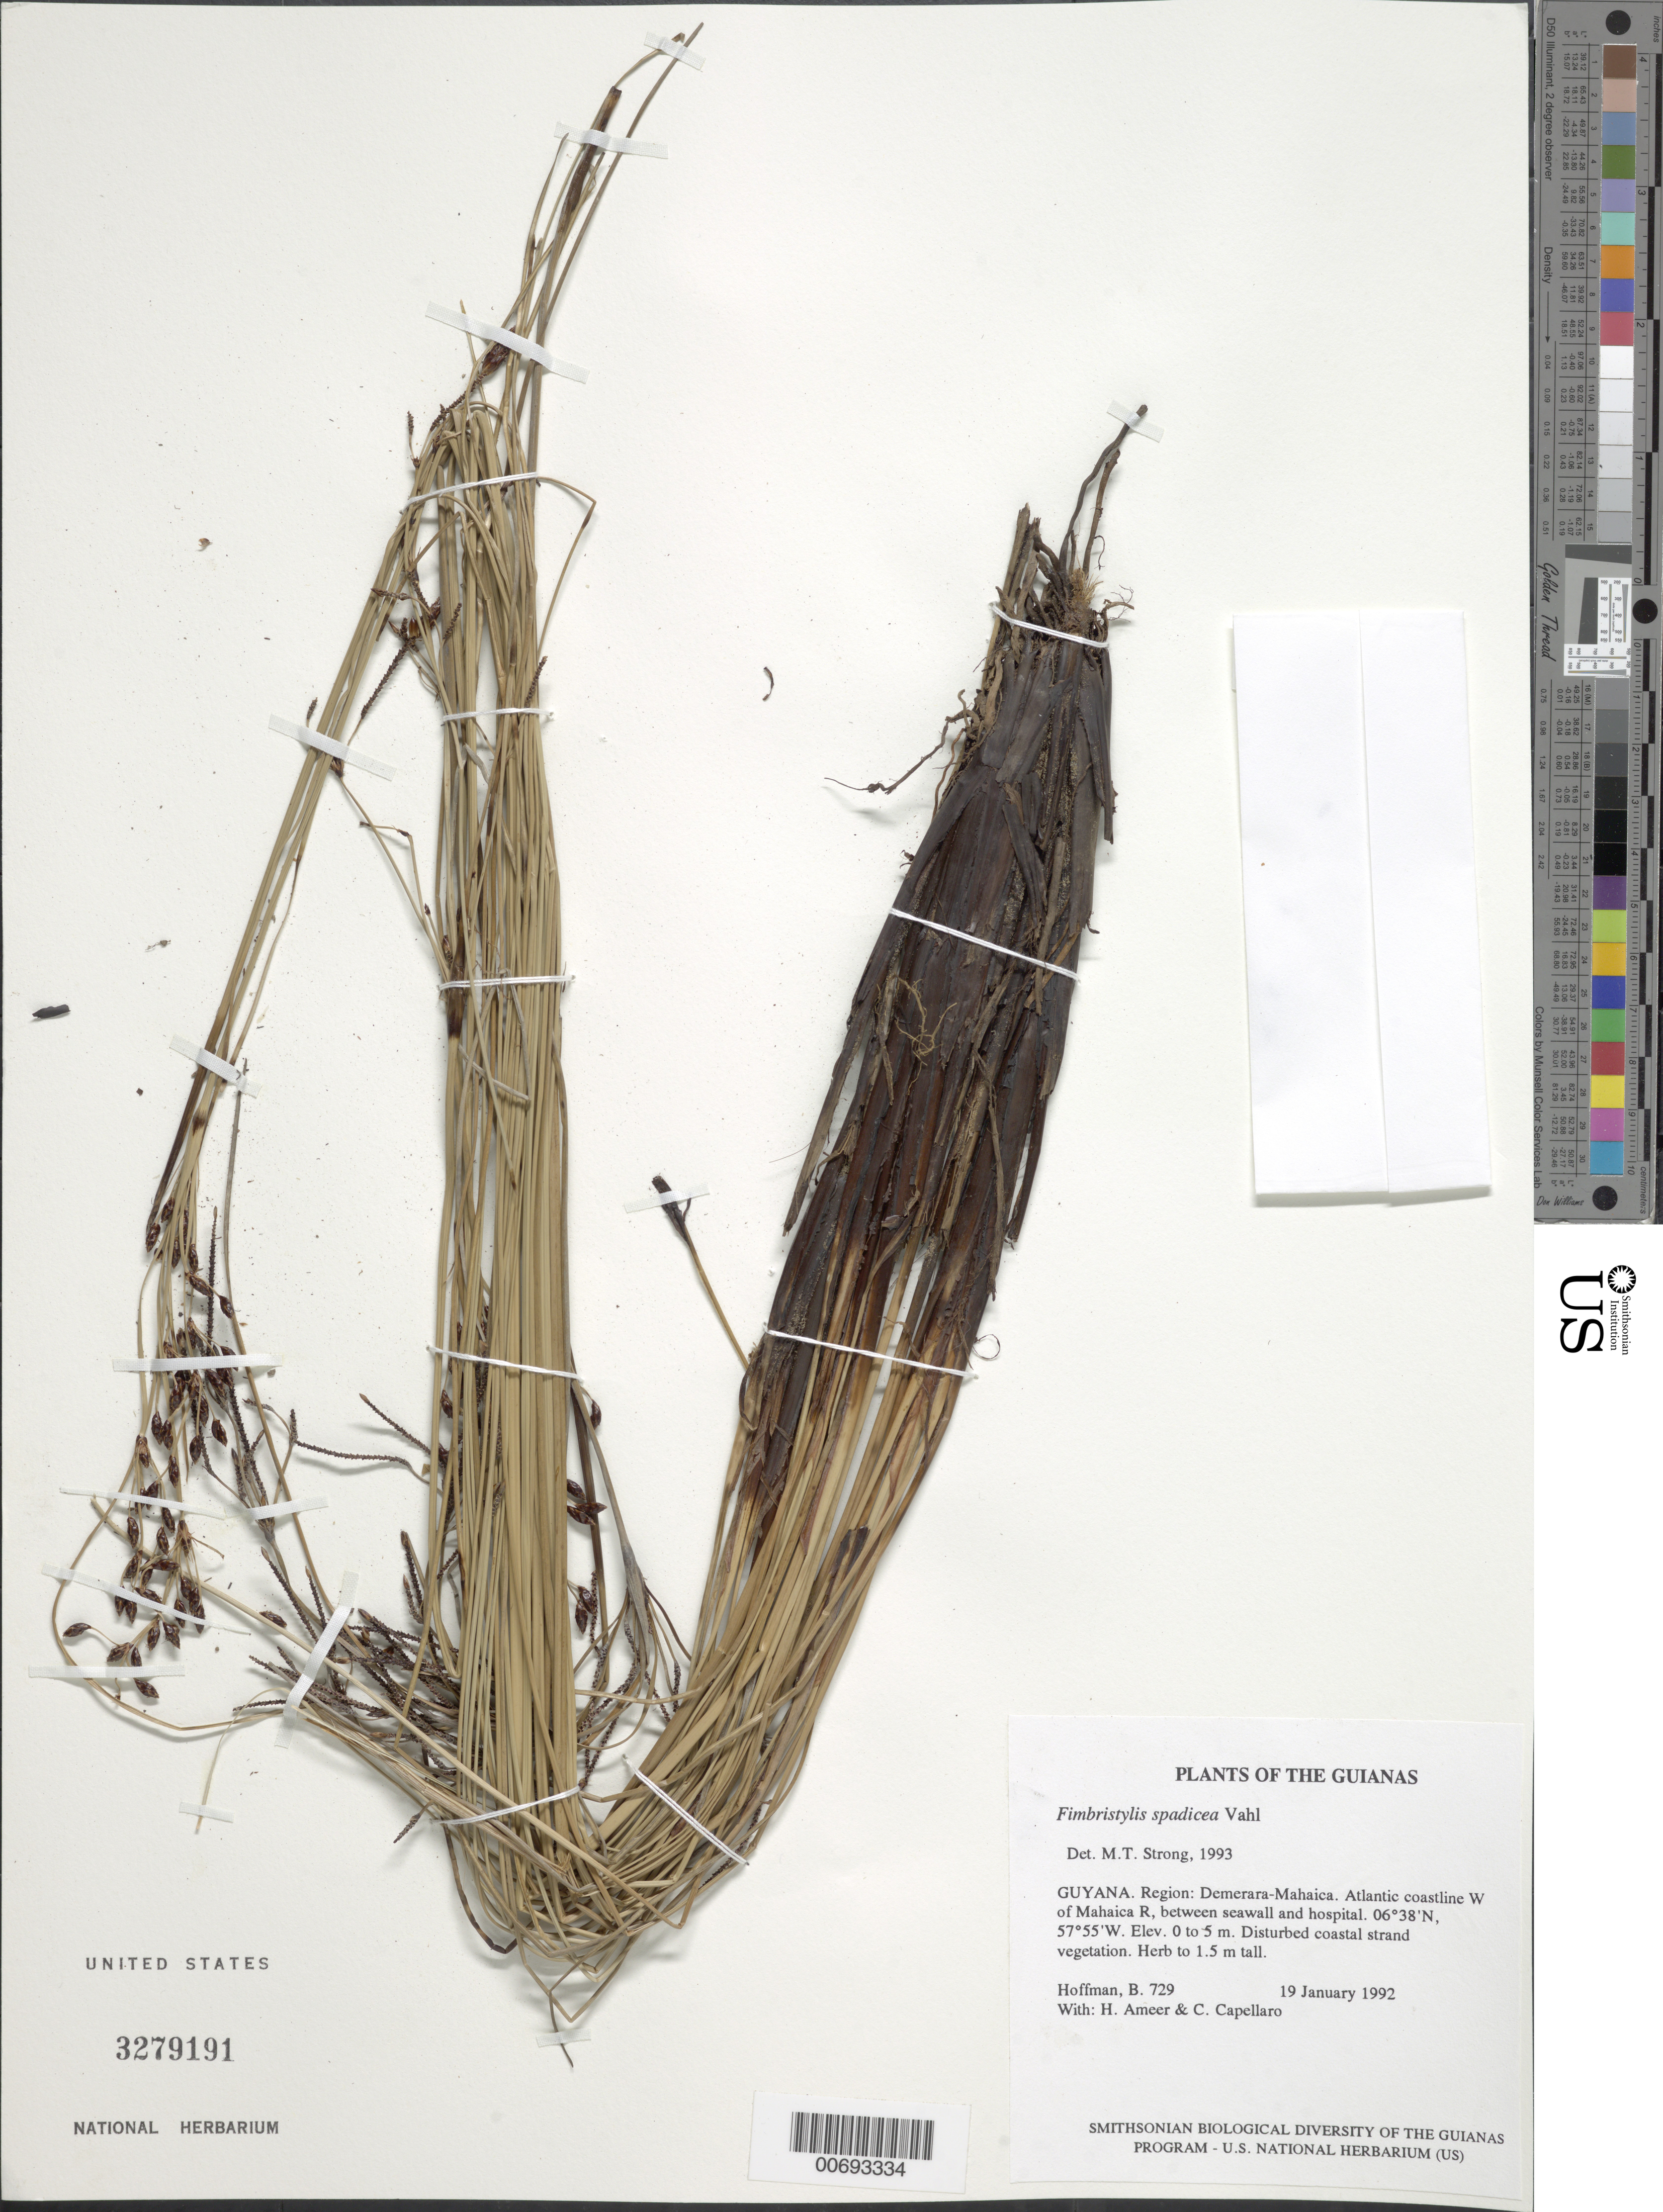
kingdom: Plantae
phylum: Tracheophyta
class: Liliopsida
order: Poales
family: Cyperaceae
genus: Fimbristylis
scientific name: Fimbristylis spadicea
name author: (L.) Vahl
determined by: Strong, M. T., (US), Smithsonian Institution - National Museum of Natural History (UNITED STATES)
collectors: B. Hoffman, H. Ameer & C. Capellaro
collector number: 729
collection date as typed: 19 January 1992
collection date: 1992-01-19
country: Guyana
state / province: Demerara-Mahaica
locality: Atlantic coastline W of Mahaica R., between seawall and hospital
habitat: Disturbed coastal strand vegetation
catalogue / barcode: US 3279191